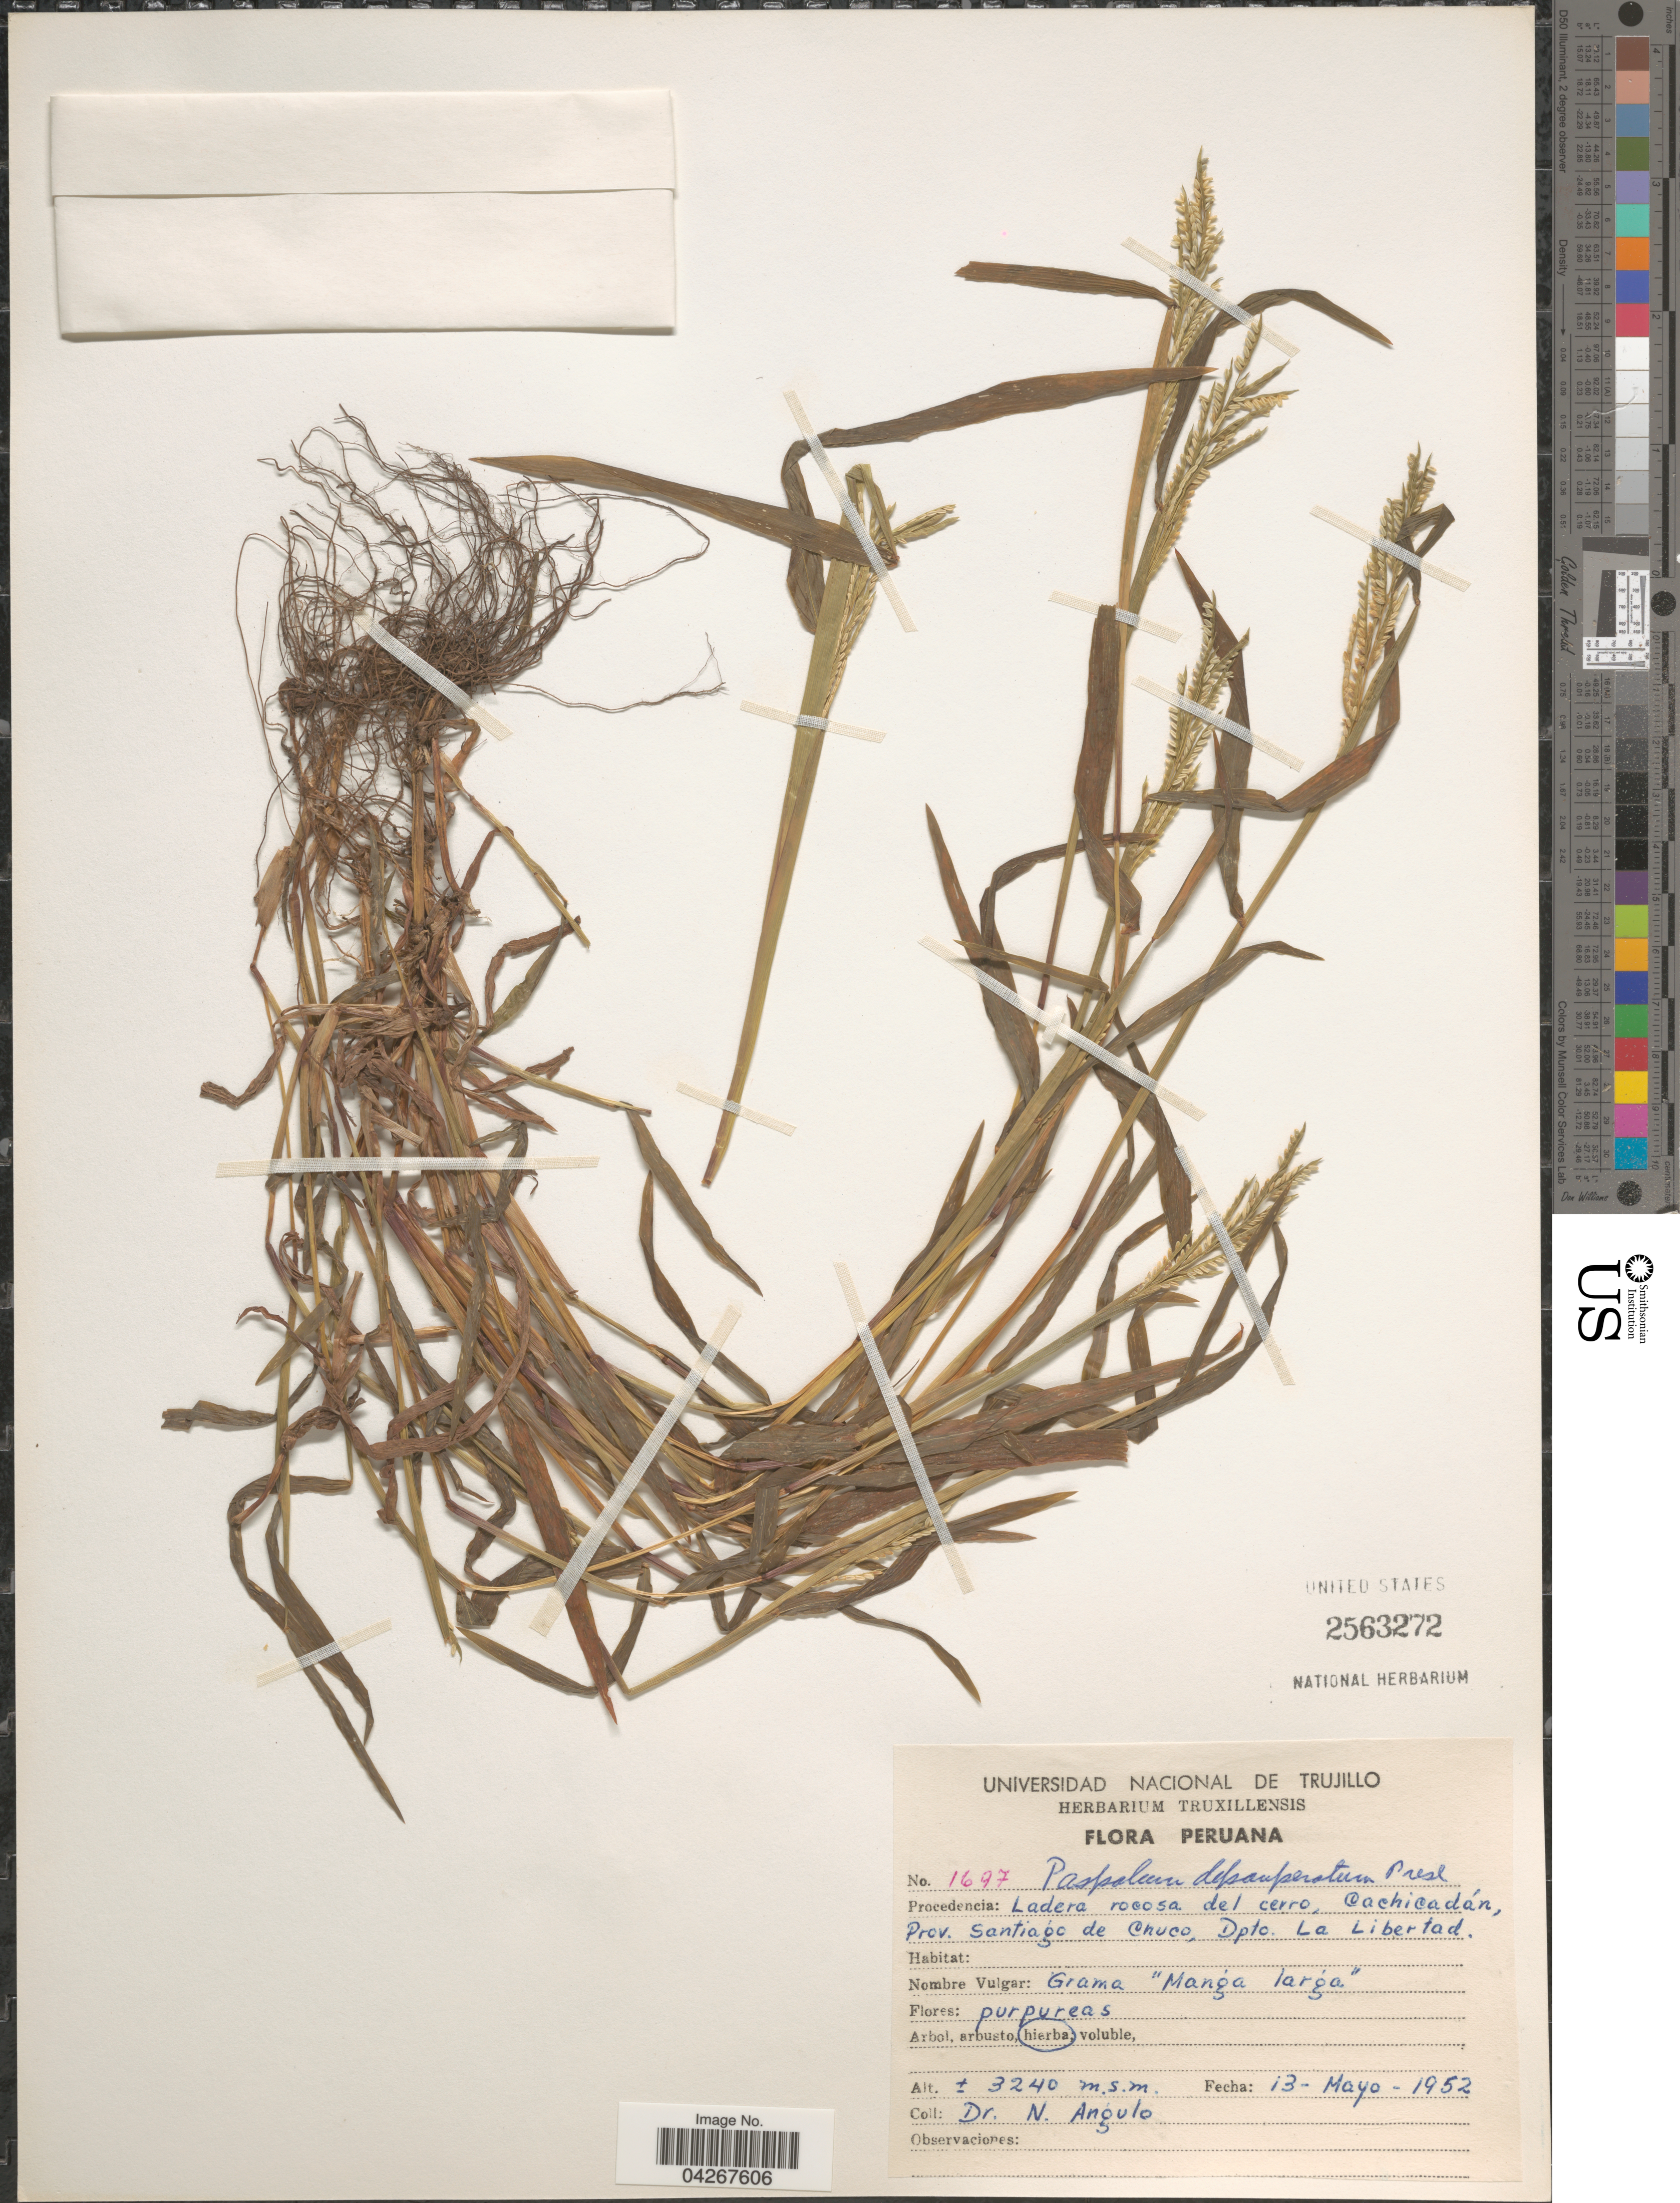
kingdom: Plantae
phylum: Tracheophyta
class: Liliopsida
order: Poales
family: Poaceae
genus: Paspalum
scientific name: Paspalum candidum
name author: (Humb. & Bonpl. ex Fleugge) Kunth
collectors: N. Angulo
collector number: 1697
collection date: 1952-05-13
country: Peru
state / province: La Libertad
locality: Procedencia: Ladera rocosa del cerro, Cachicadán, prov. Santiago de Chuco, Dpto. La Libertad.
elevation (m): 3240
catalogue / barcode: US 2563272